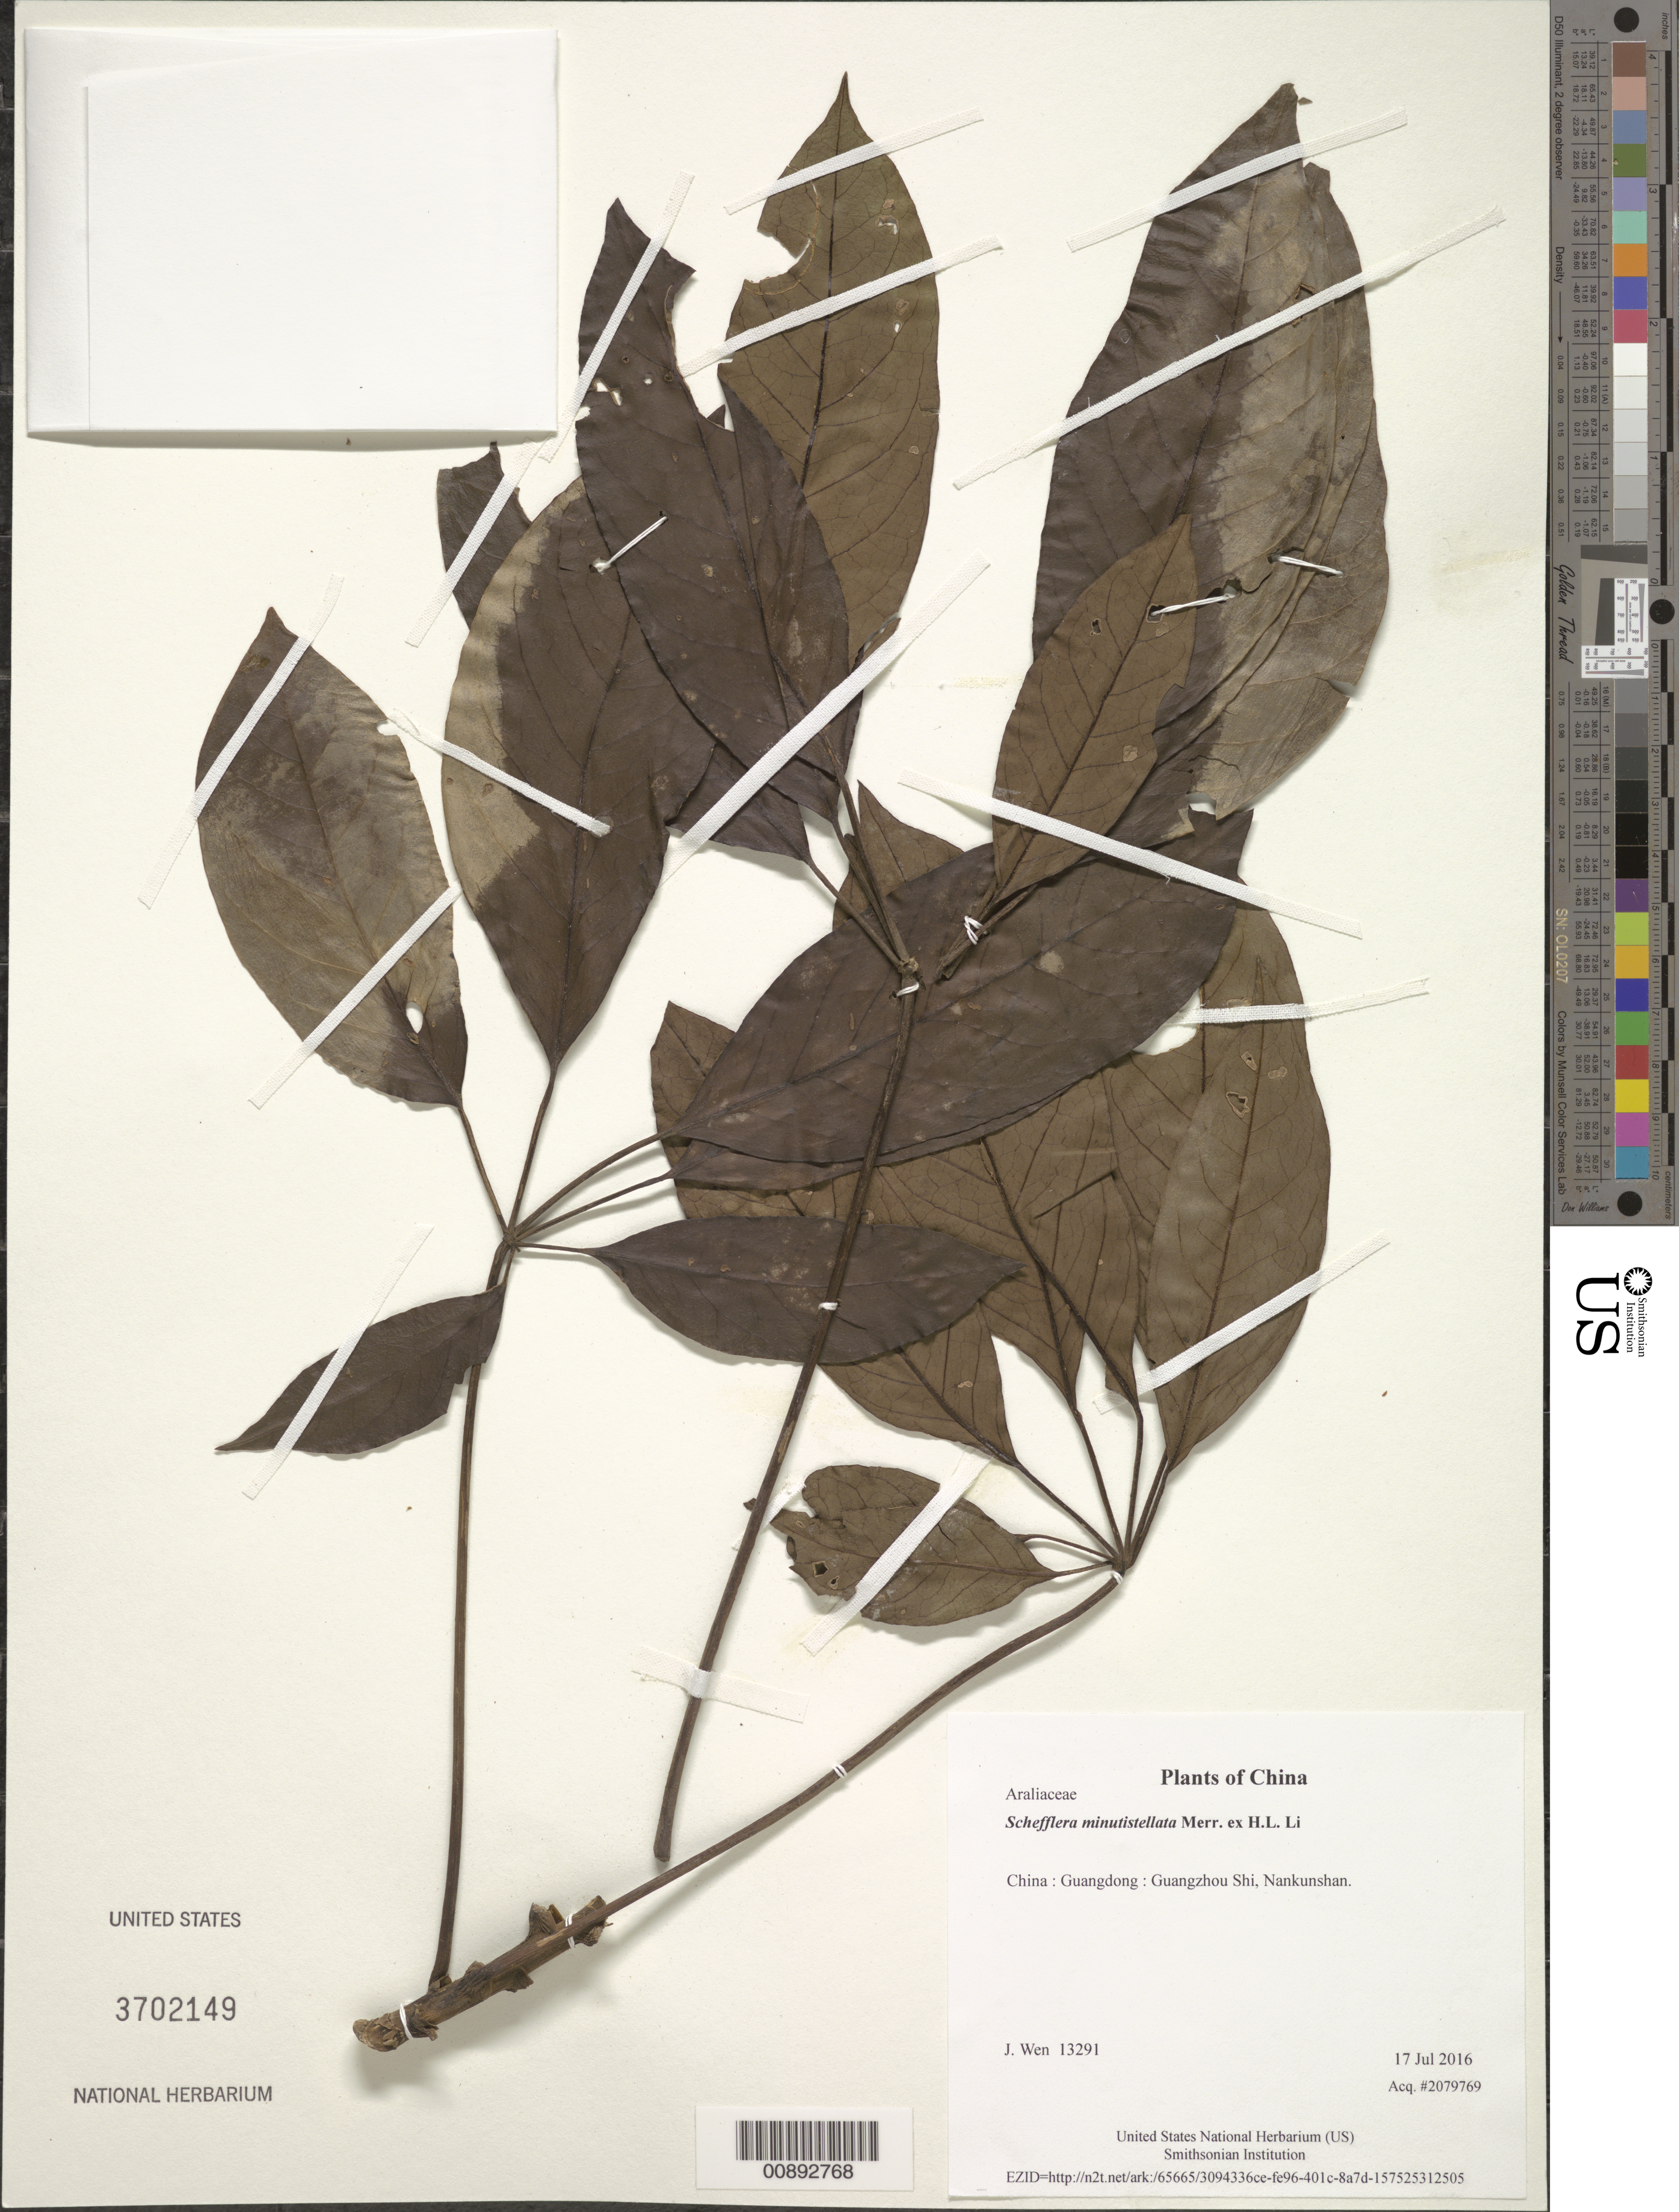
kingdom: Plantae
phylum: Tracheophyta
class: Magnoliopsida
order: Apiales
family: Araliaceae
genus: Schefflera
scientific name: Schefflera minutistellata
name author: Merr. ex H.L. Li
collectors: J. Wen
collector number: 13291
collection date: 2016-07-17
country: China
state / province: Guangdong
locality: Guangzhou Shi, Nankunshan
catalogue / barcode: US 3702149